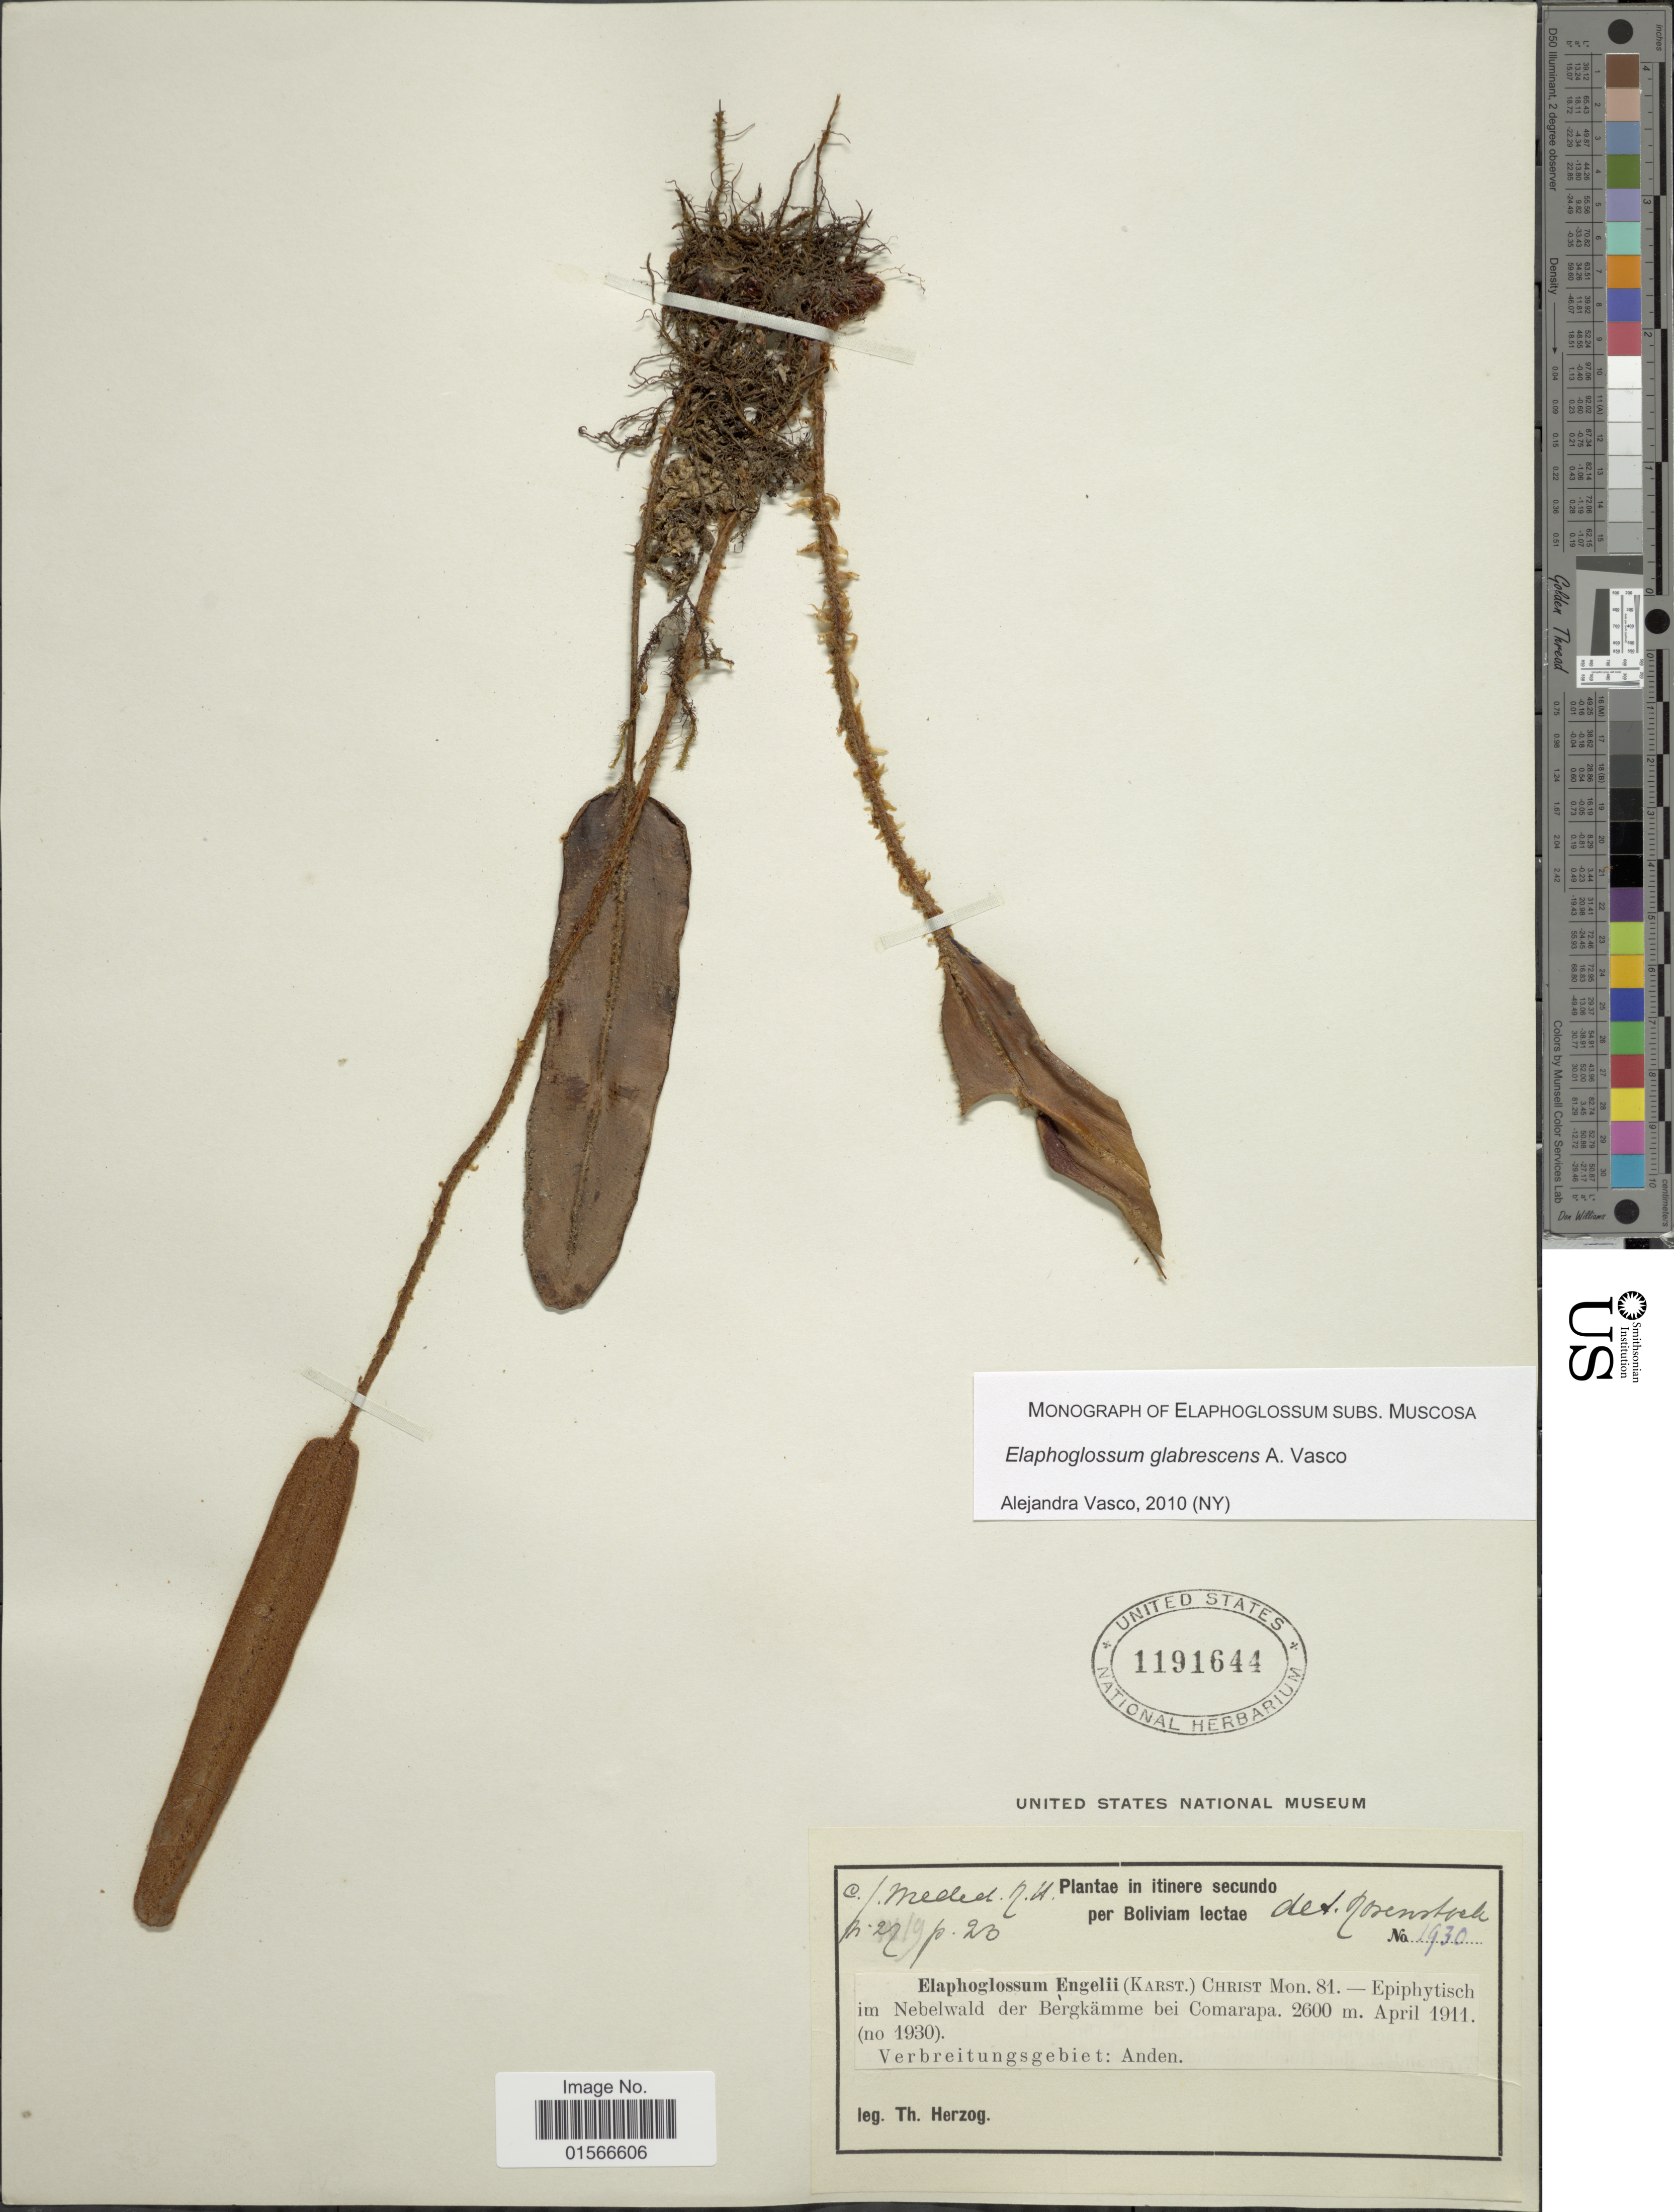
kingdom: Plantae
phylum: Tracheophyta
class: Polypodiopsida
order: Polypodiales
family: Dryopteridaceae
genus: Elaphoglossum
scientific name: Elaphoglossum glabrescens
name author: A. Vasco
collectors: T. Herzog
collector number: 1930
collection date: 1911-04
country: Bolivia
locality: Epiphytish im Nebelwald der Bergkäme bei Comarapa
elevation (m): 2600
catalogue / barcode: US 1191644